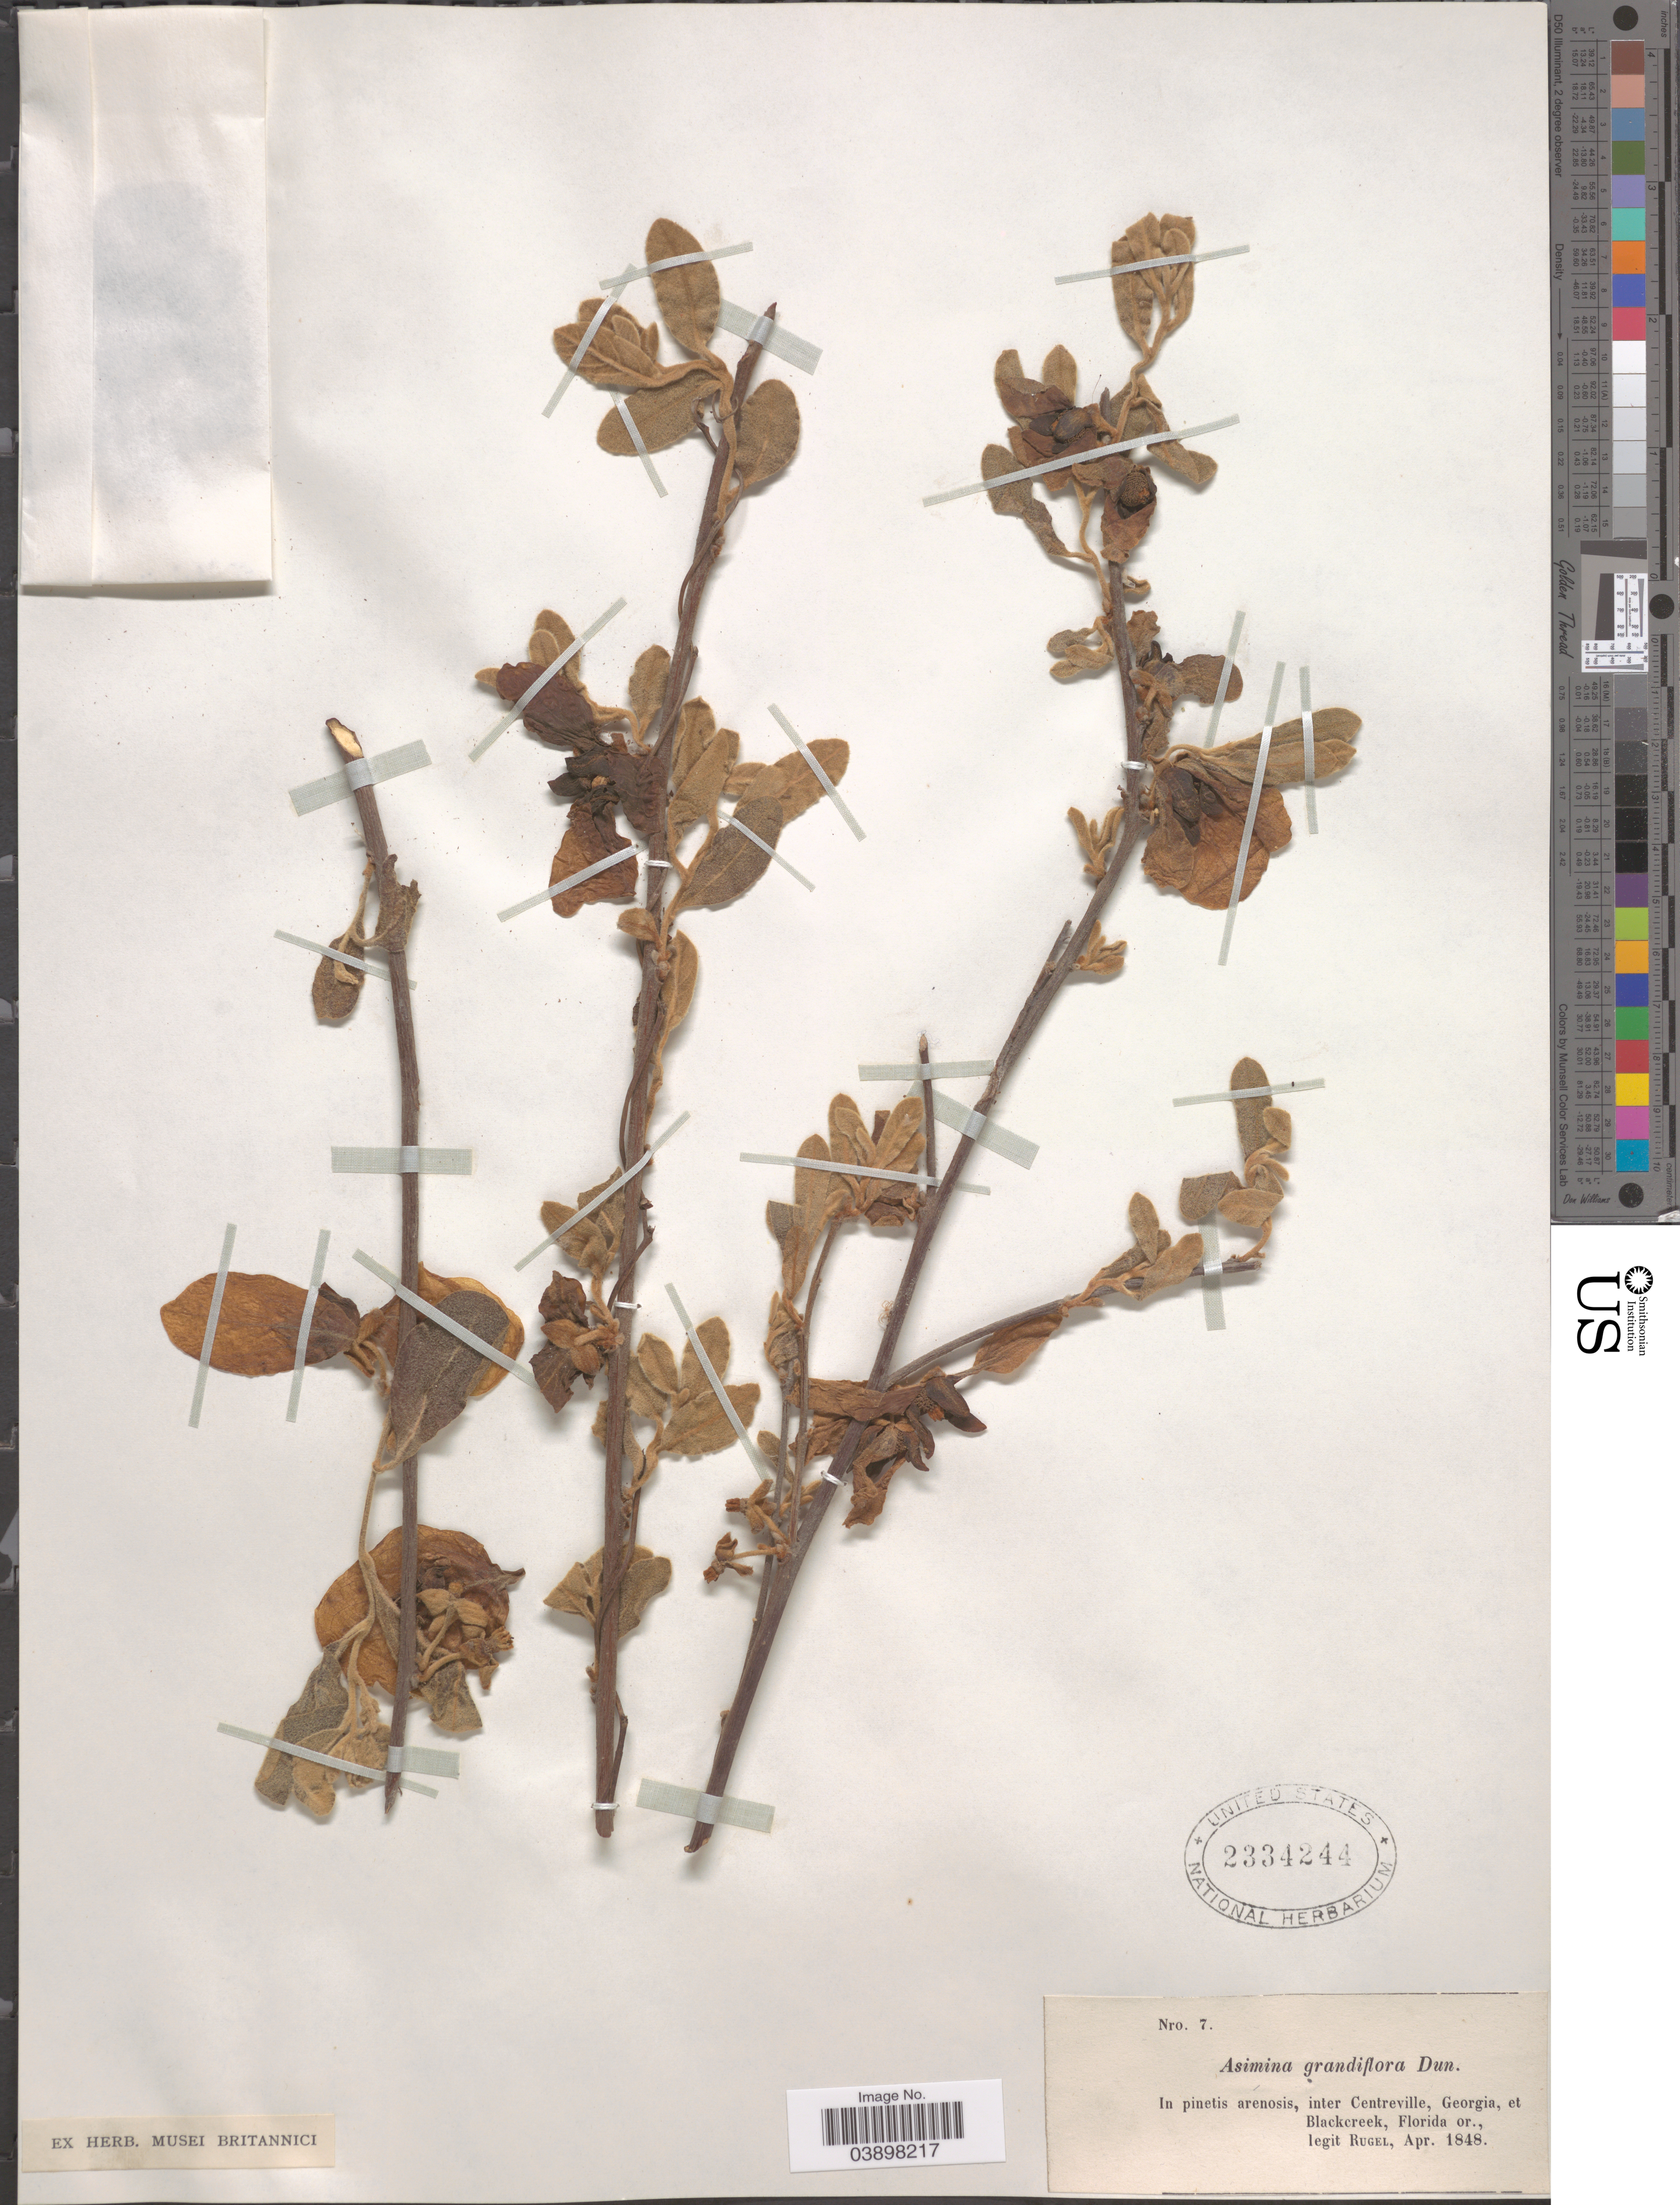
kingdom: Plantae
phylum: Tracheophyta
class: Magnoliopsida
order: Magnoliales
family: Annonaceae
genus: Asimina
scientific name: Asimina obovata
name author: (Willd.) Nash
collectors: Rugel, --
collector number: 7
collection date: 1848-04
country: United States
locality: Inter Centreville, Georgia, et Blackcreek, Florida or.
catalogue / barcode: US 2334244